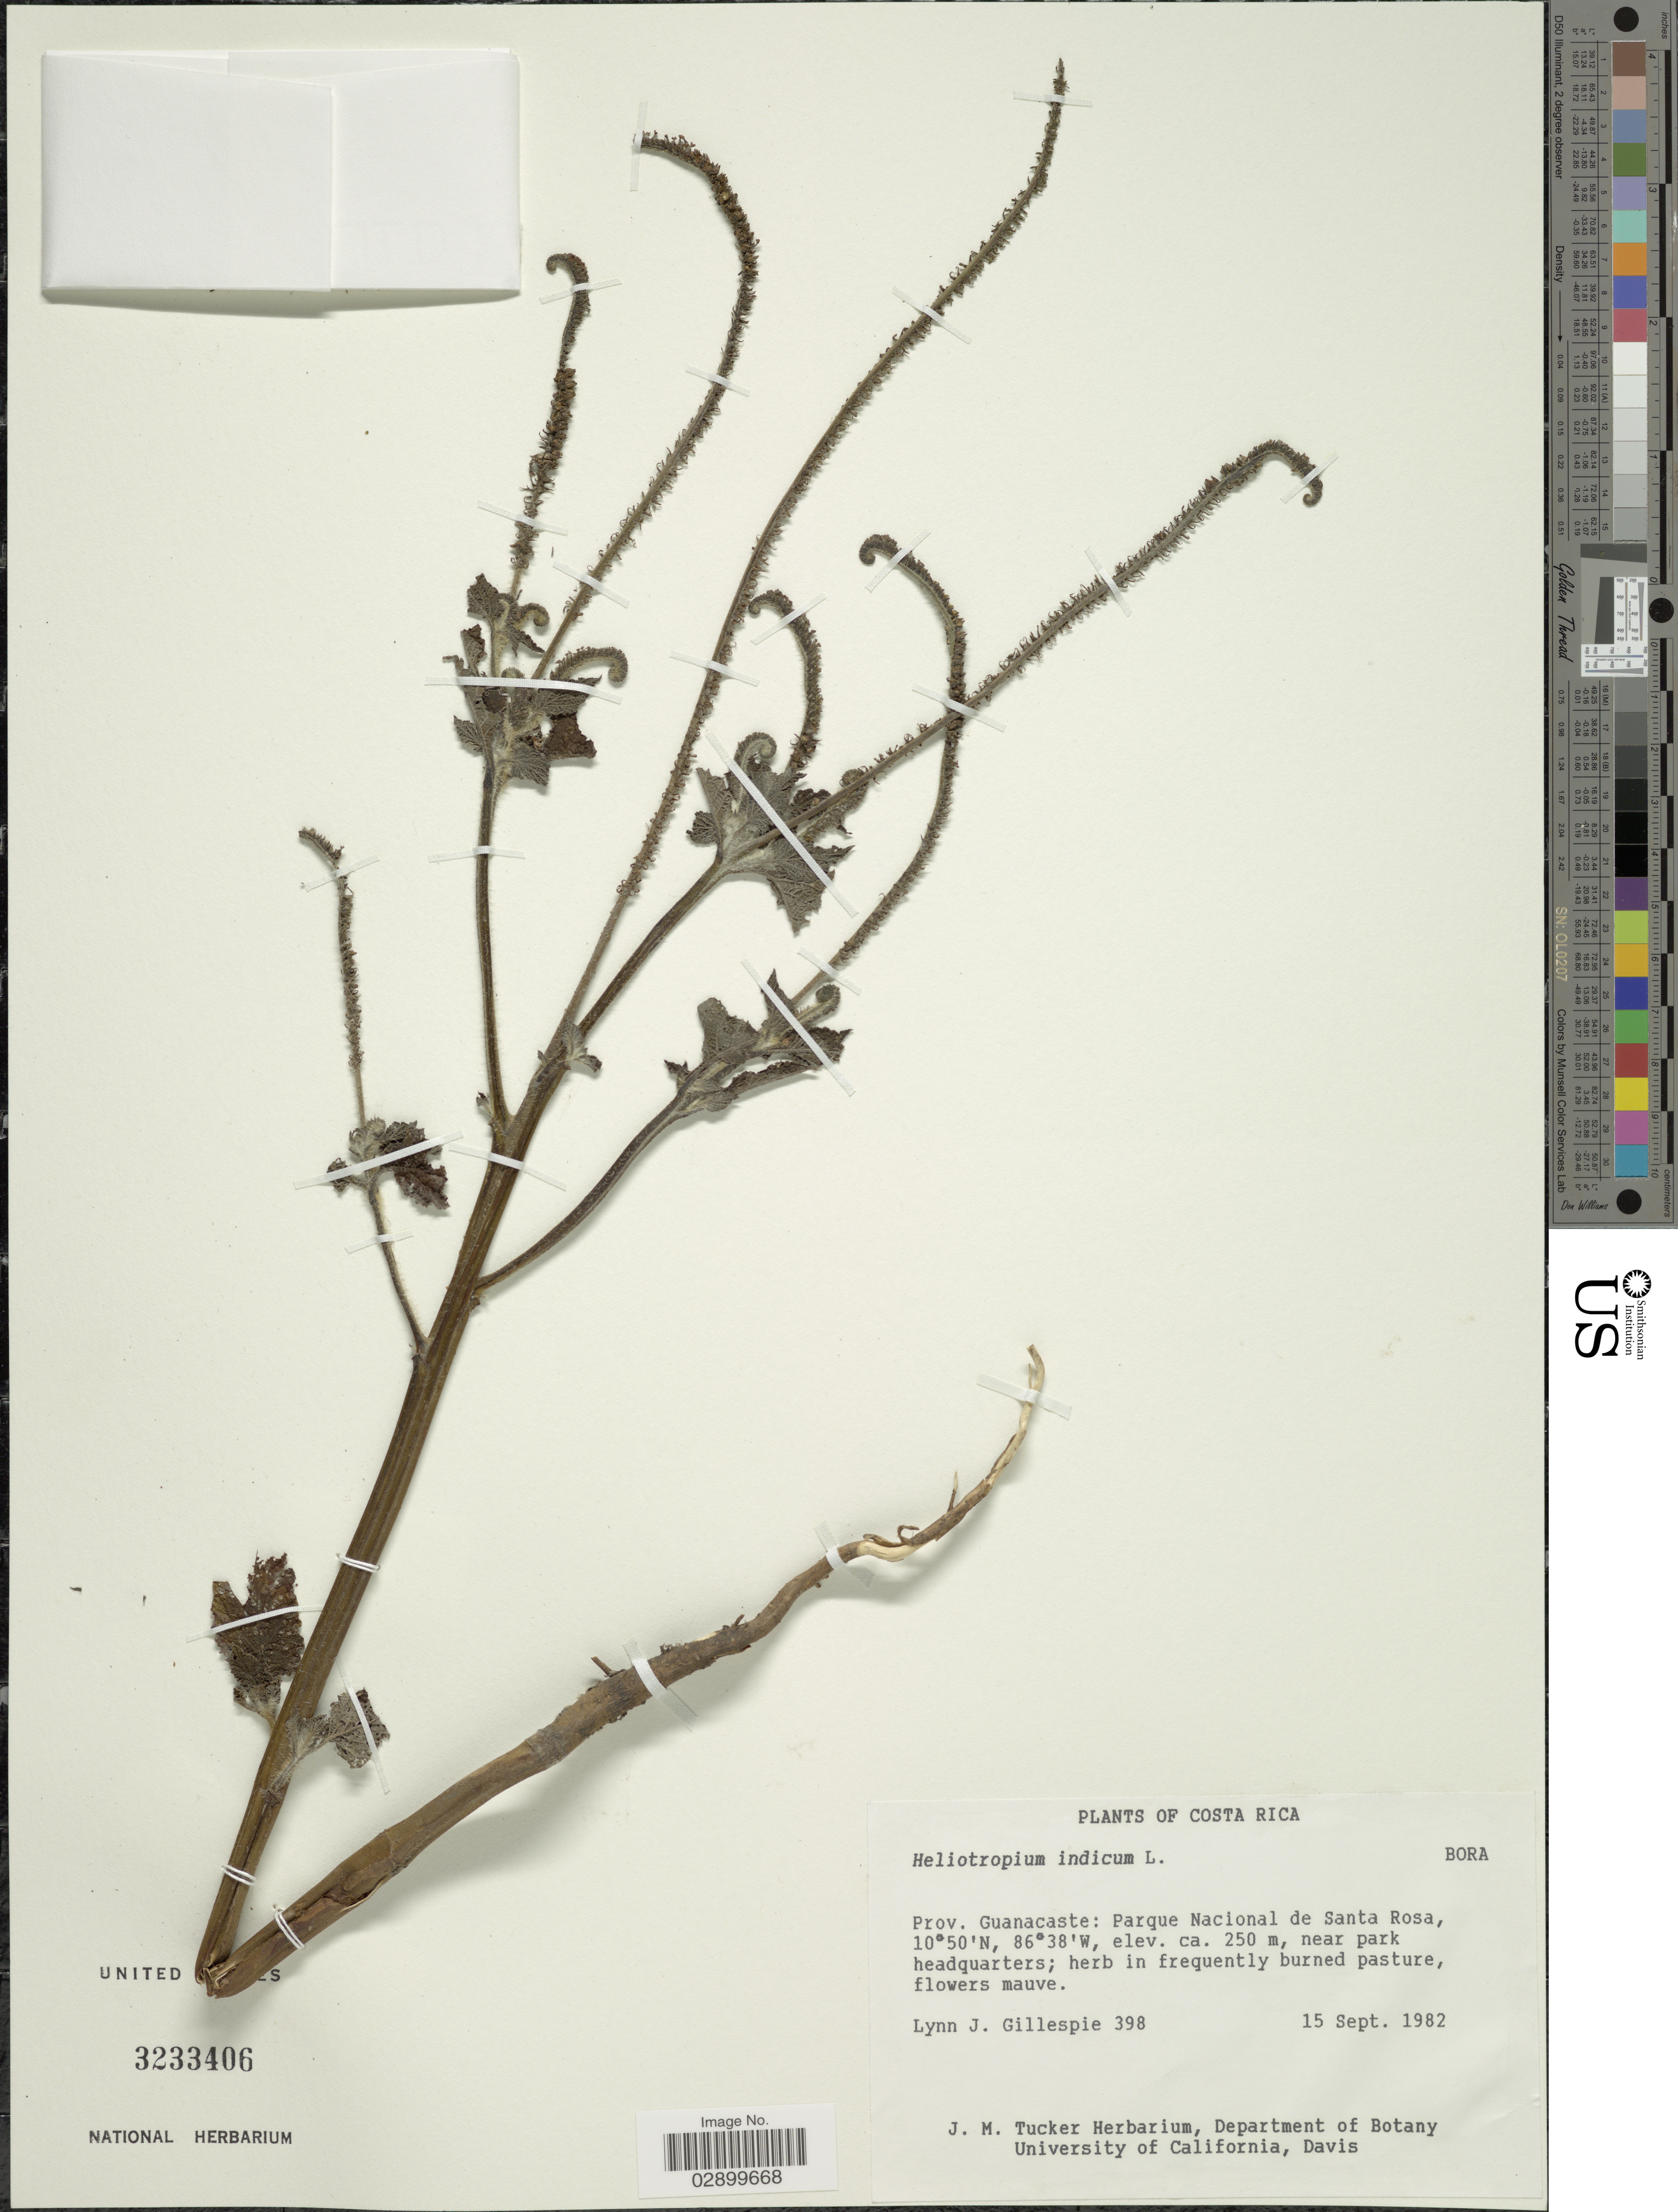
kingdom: Plantae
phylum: Tracheophyta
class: Magnoliopsida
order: Boraginales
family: Heliotropiaceae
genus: Heliotropium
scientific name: Heliotropium indicum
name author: L.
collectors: L. J. Gillespie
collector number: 398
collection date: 1982-09-15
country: Costa Rica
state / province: Guanacaste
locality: Parque Nacional de Santa Rosa, near park of headquarters.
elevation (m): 250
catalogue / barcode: US 3233406